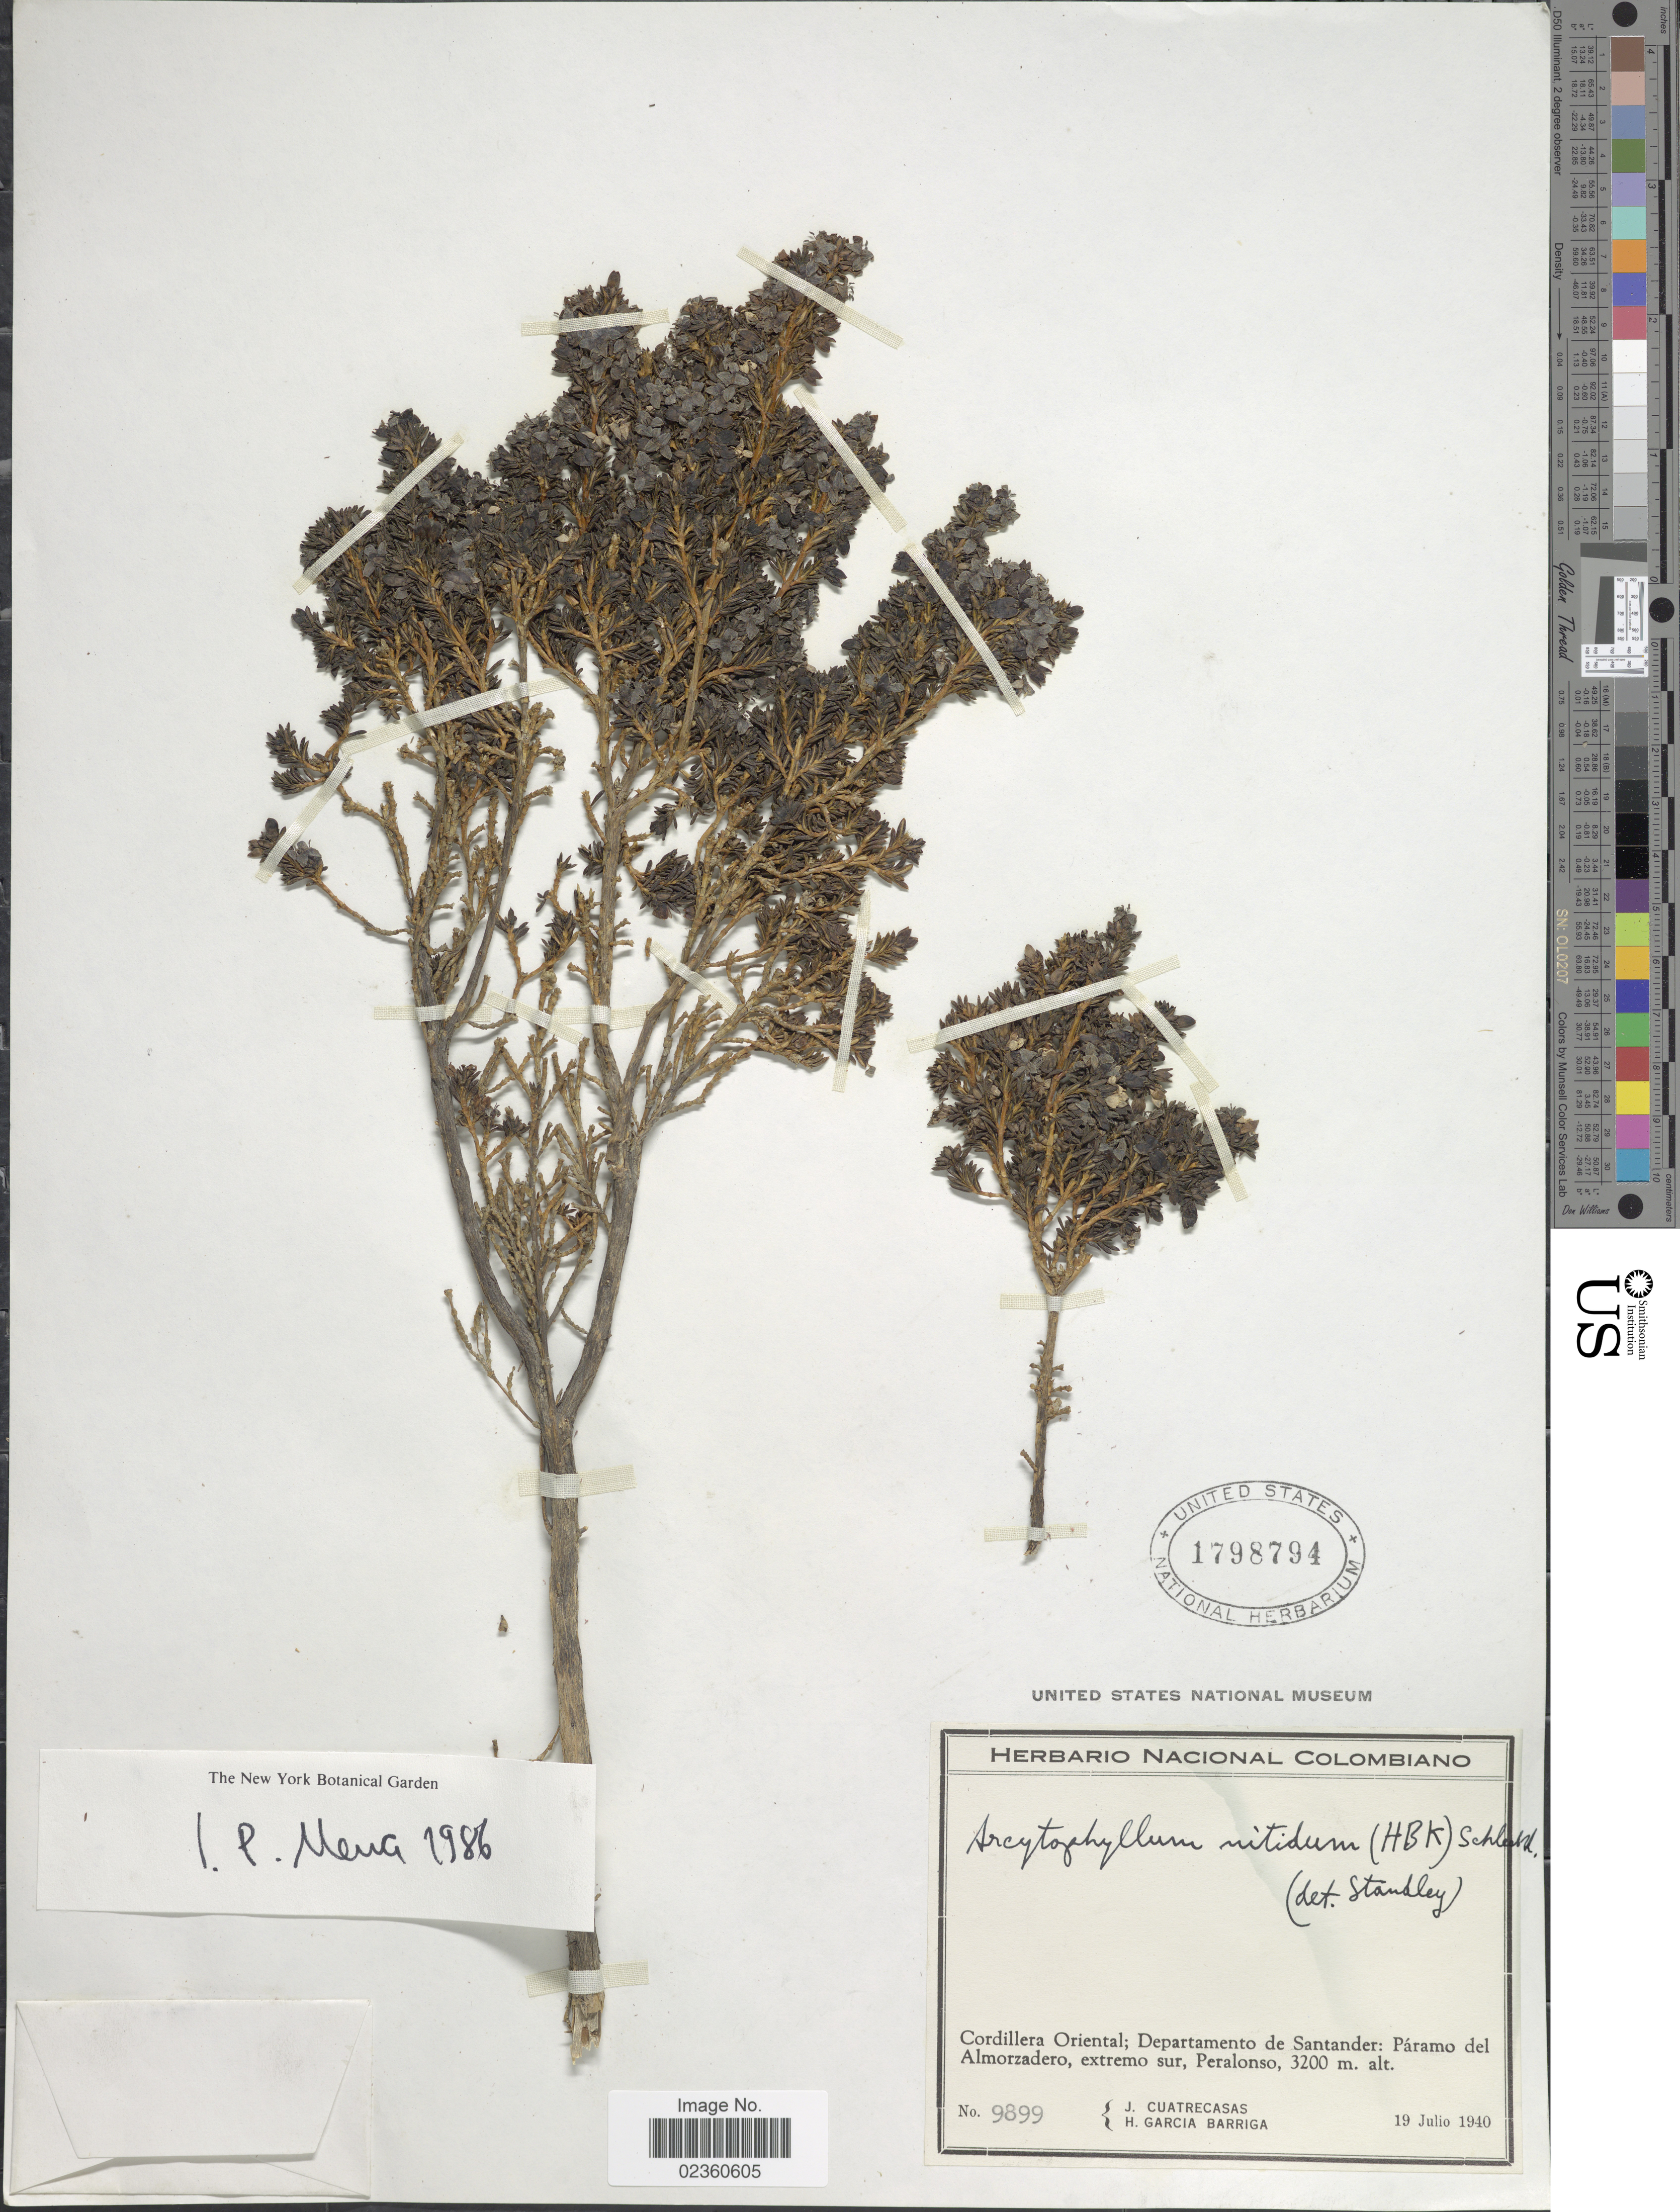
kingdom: Plantae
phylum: Tracheophyta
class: Magnoliopsida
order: Gentianales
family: Rubiaceae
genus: Arcytophyllum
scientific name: Arcytophyllum nitidum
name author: (Kunth) Schltdl.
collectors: J. Cuatrecasas & H. García Barriga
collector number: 9899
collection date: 1940-07-19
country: Colombia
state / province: Santander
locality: Cordillera Oriental; Departamento de Santander: Páramo de Almorzadero, extremo sur, Peralonso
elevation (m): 3200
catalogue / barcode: US 1798794